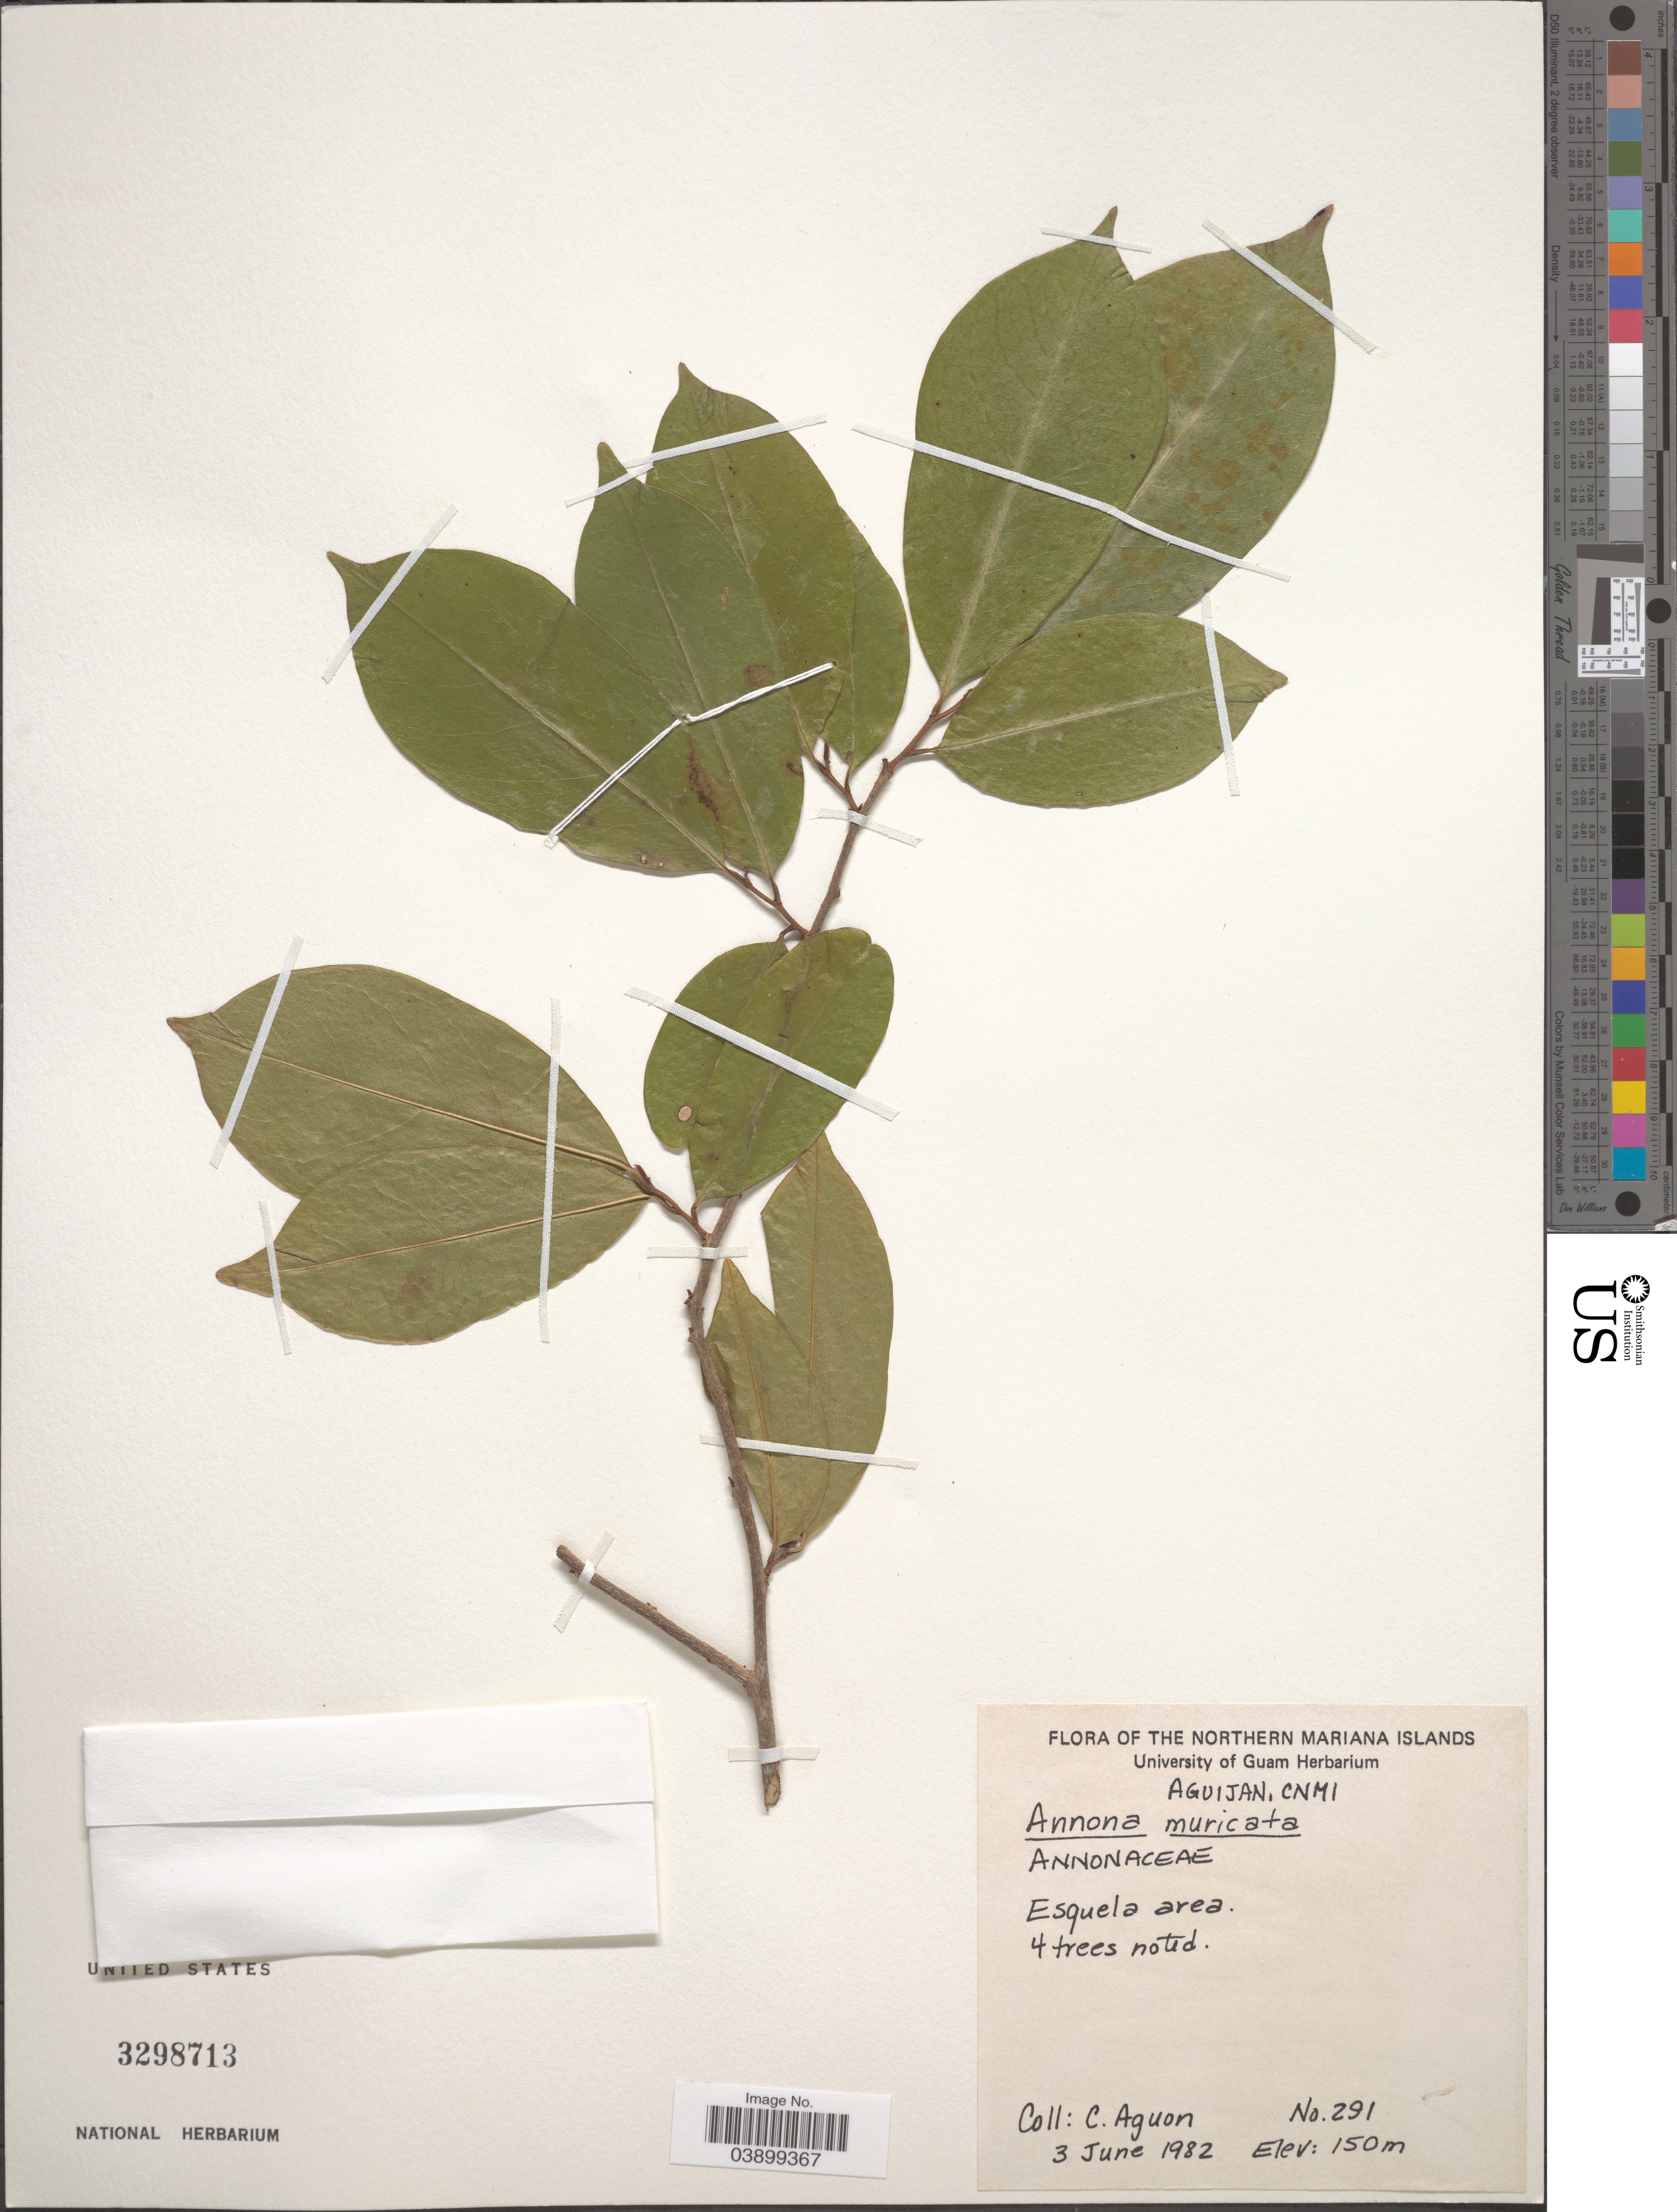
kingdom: Plantae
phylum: Tracheophyta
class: Magnoliopsida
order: Magnoliales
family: Annonaceae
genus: Annona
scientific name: Annona muricata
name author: L.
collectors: C. Aguon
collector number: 291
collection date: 1982-06-03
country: Northern Mariana Islands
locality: Northern Mariana Islands. Aguijan, CNMI. Esquela area.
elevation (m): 150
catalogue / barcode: US 3298713